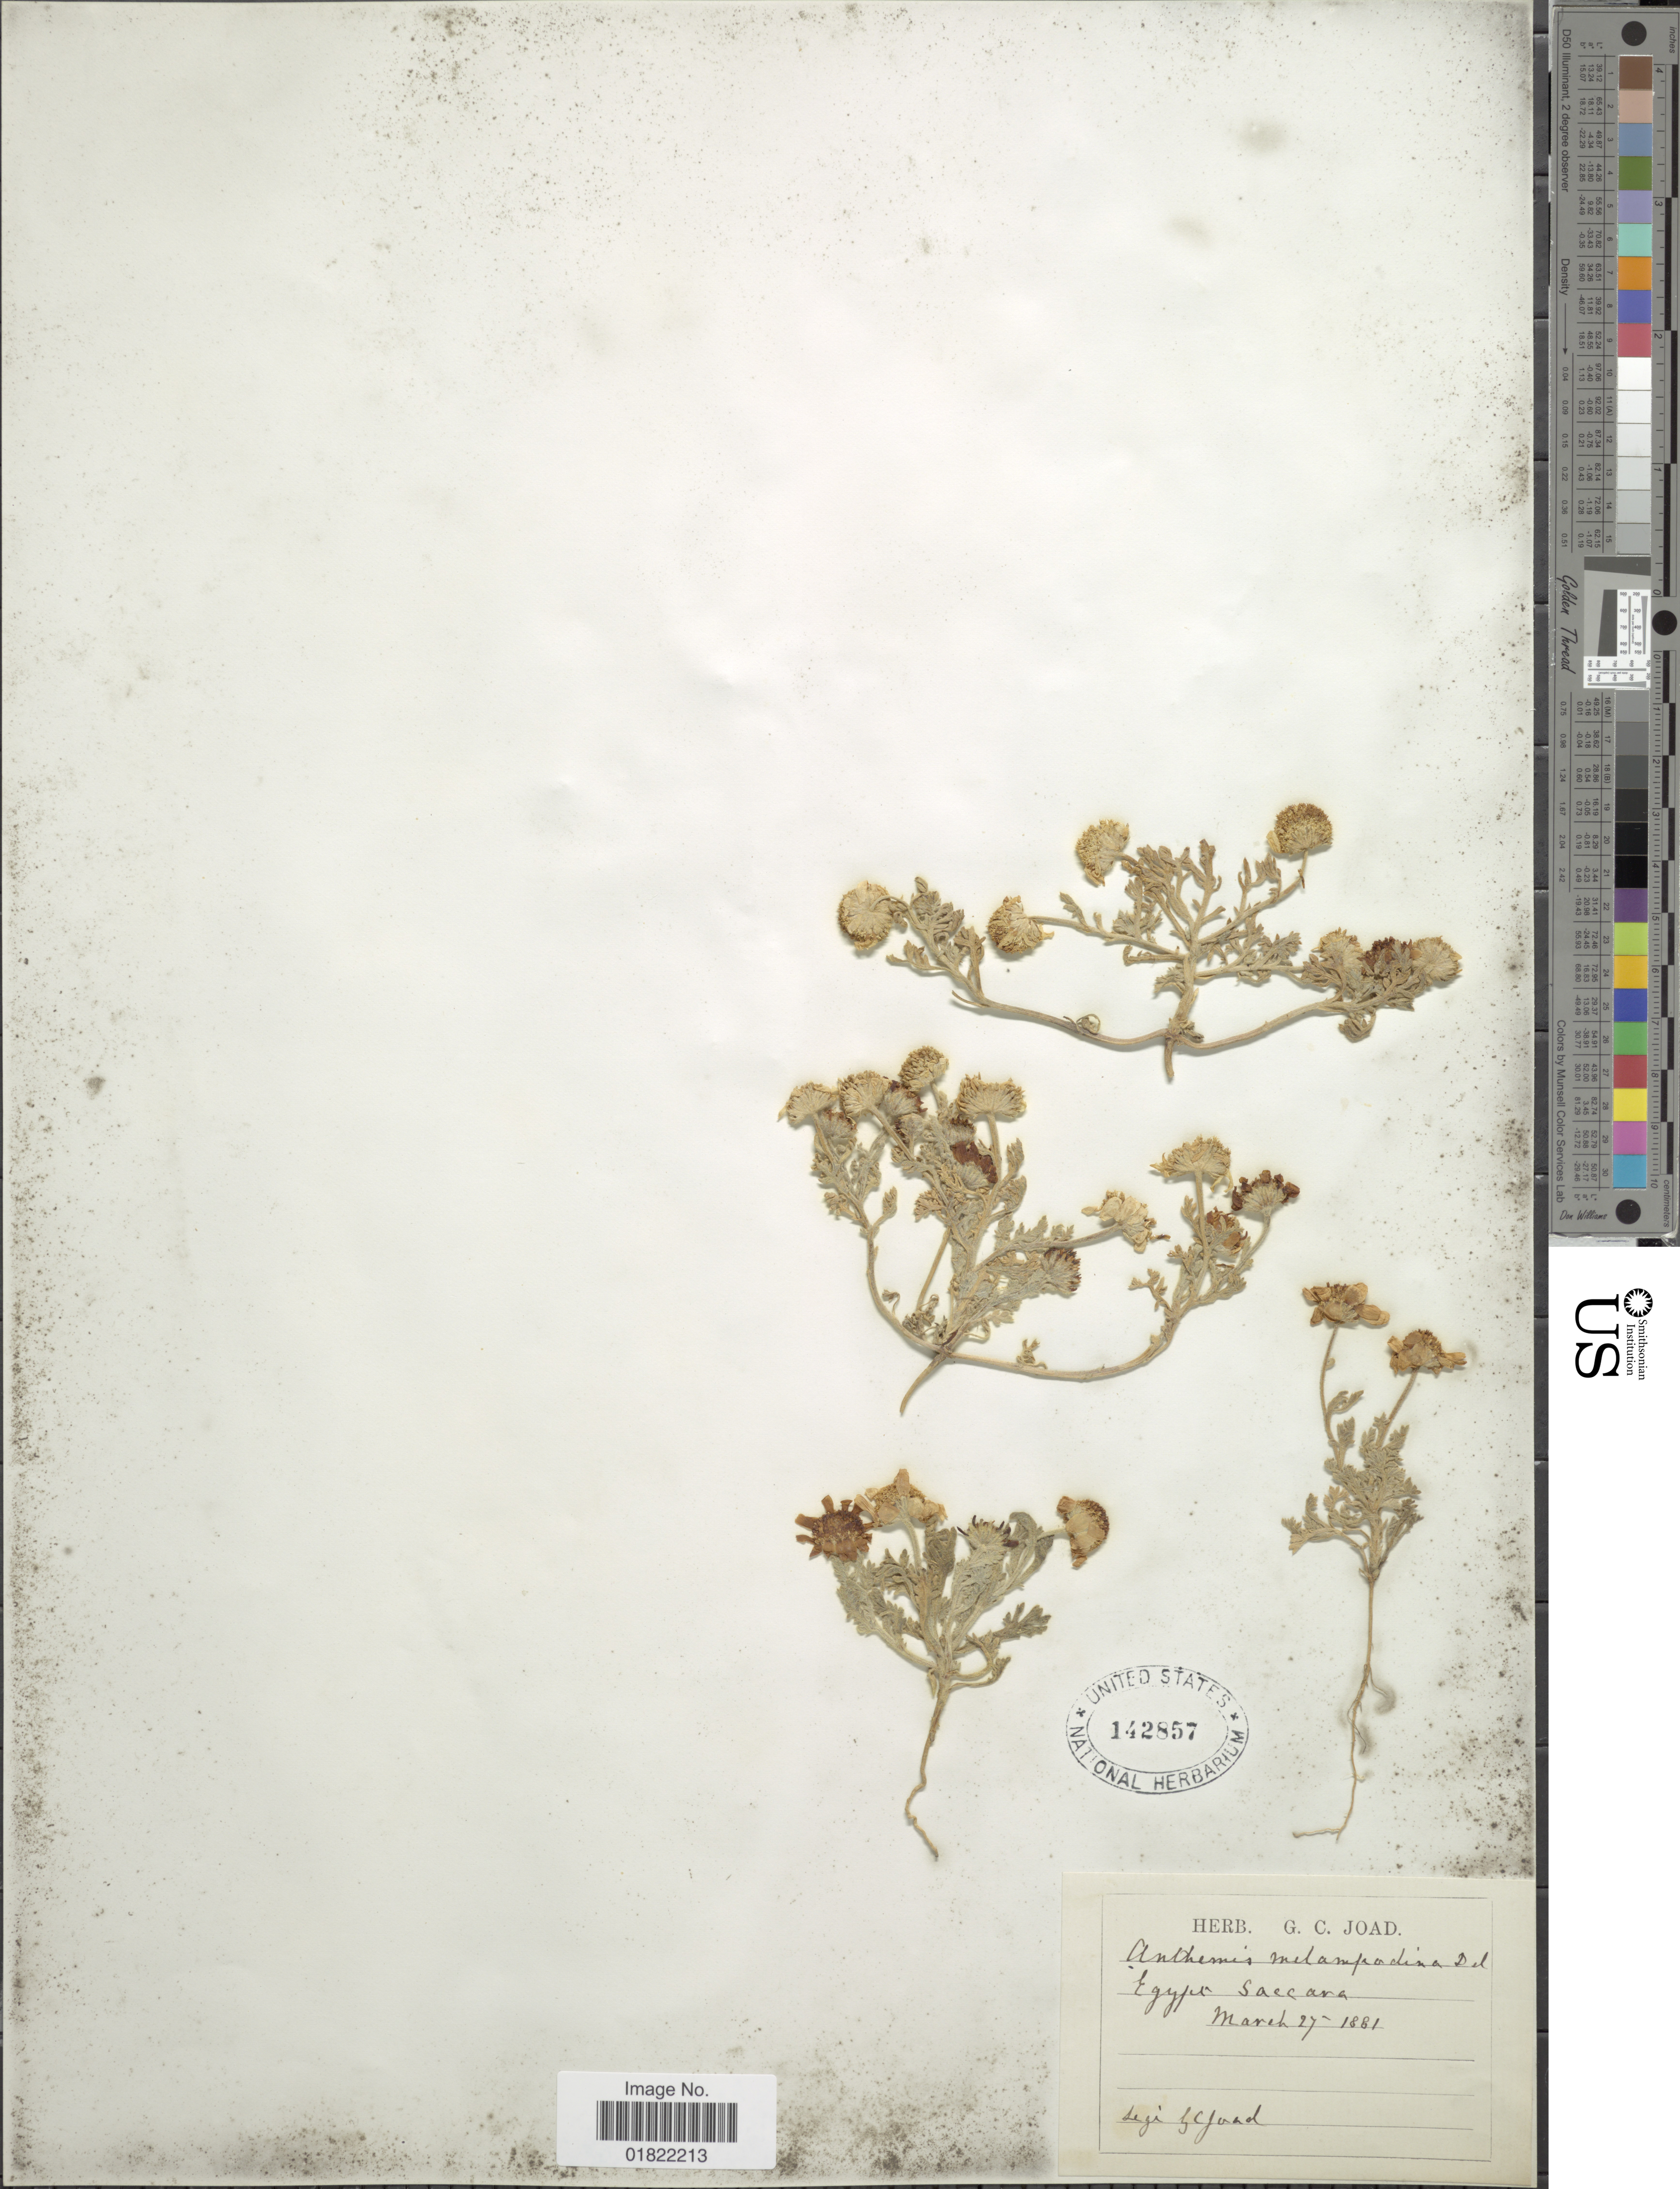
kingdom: Plantae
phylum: Tracheophyta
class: Magnoliopsida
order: Asterales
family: Asteraceae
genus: Anthemis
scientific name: Anthemis melampodina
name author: Delile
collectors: G. Joad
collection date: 1881-03-27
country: Egypt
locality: Egypt, Saccara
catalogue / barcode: US 142857